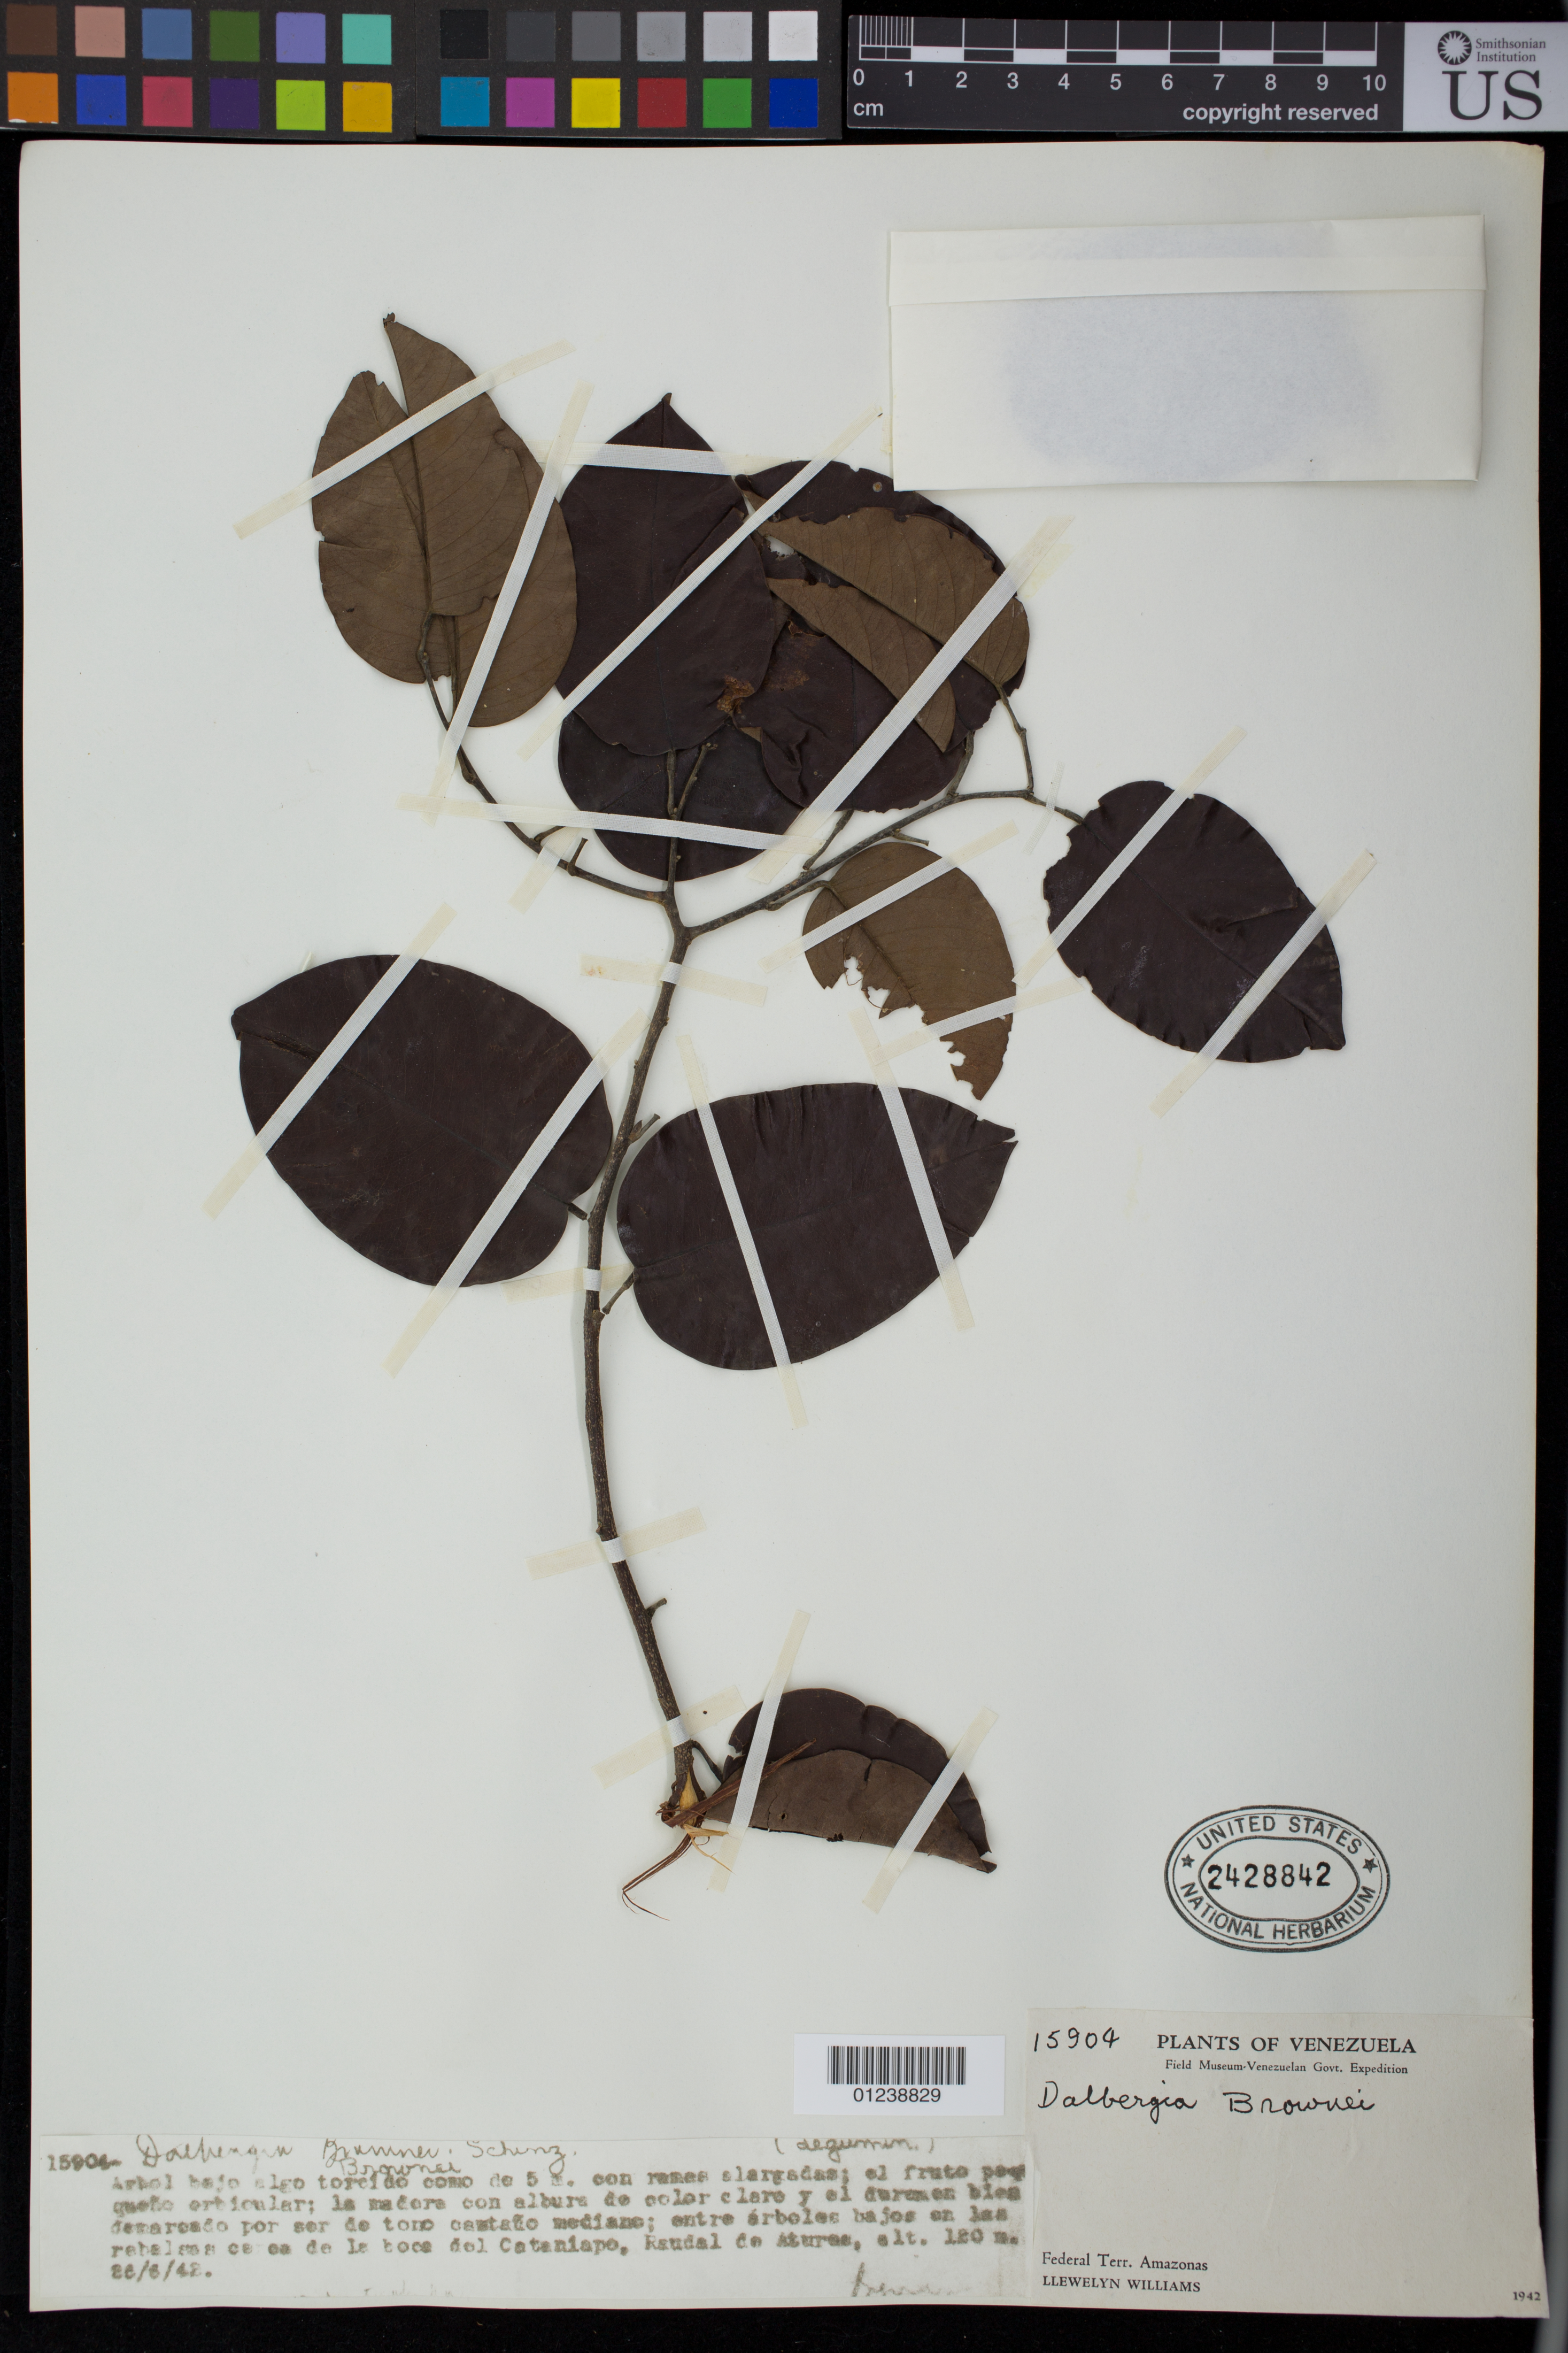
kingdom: Plantae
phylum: Tracheophyta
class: Magnoliopsida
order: Fabales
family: Fabaceae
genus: Dalbergia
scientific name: Dalbergia brownei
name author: (Jacq.) Schinz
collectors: Ll. Williams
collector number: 15904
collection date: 1942-06-26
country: Venezuela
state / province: Amazonas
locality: la boca dol Cataniapo, Raudal de Atures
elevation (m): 120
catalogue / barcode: US 2428842